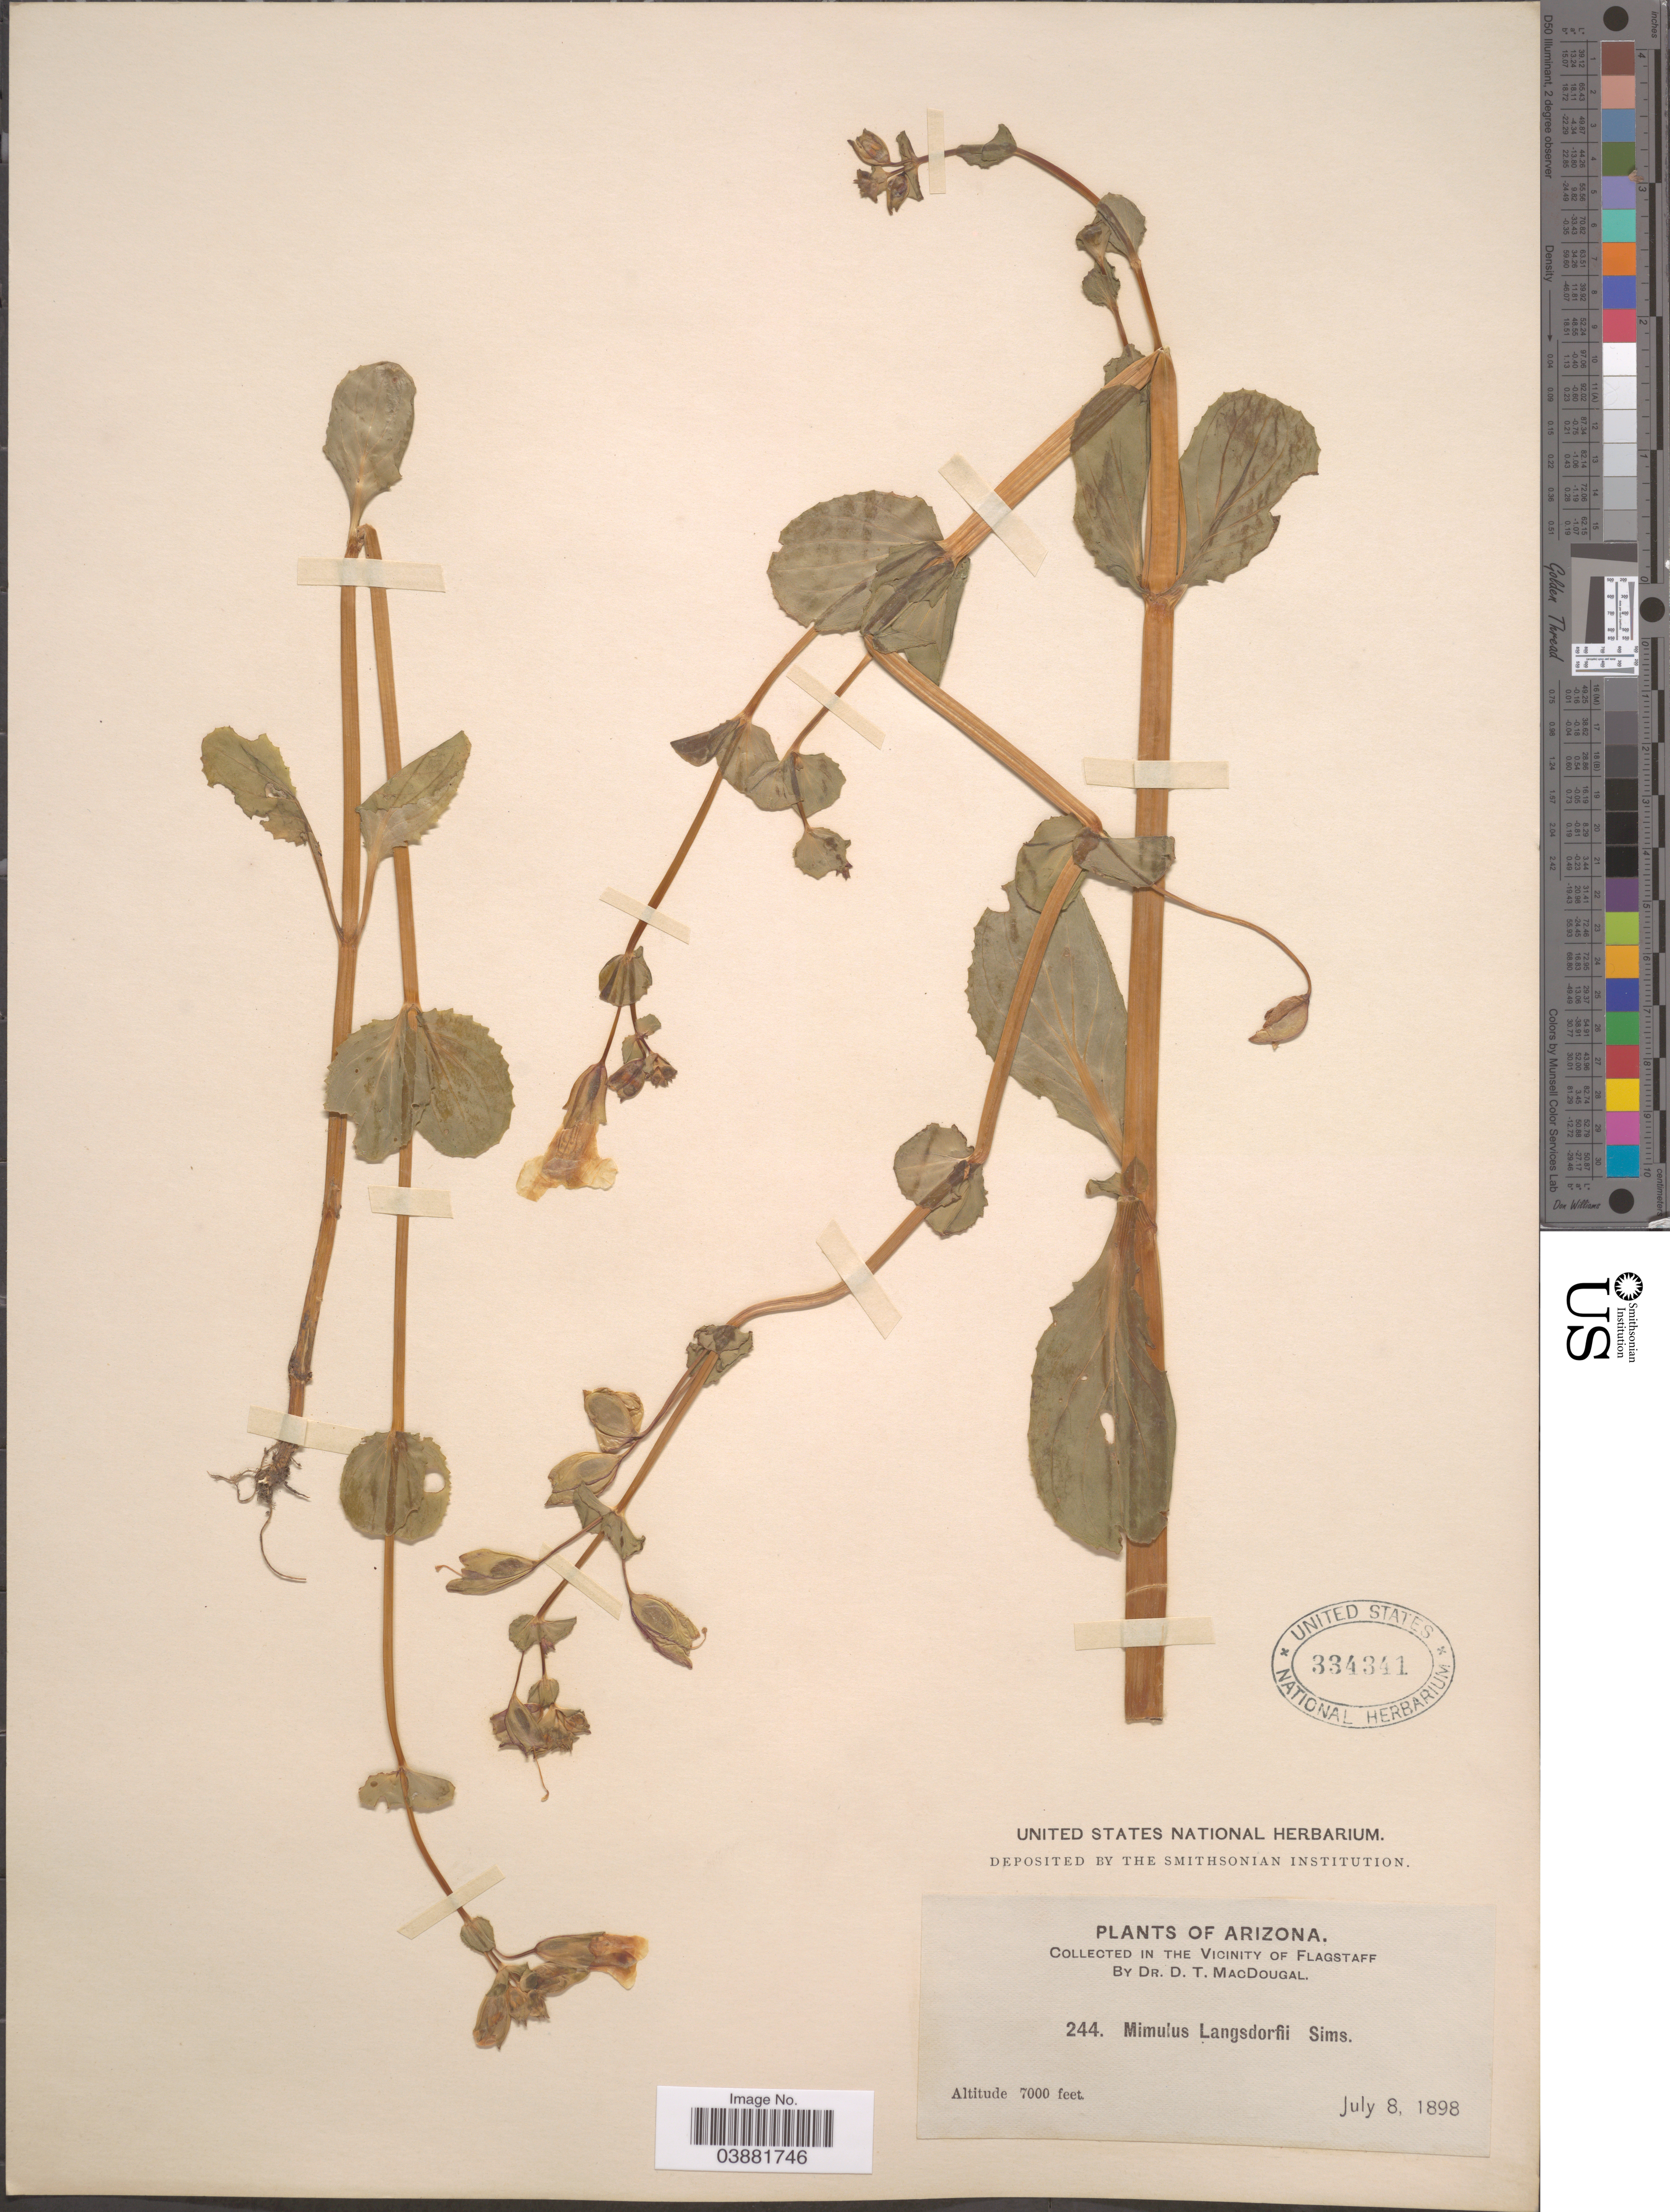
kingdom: Plantae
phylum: Tracheophyta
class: Magnoliopsida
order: Lamiales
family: Phrymaceae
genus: Mimulus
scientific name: Mimulus guttatus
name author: DC.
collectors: D. T. MacDougal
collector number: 244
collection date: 1898-07-08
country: United States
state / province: Arizona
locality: In the Vicinity of Flagstaff.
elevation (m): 2134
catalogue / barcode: US 334341